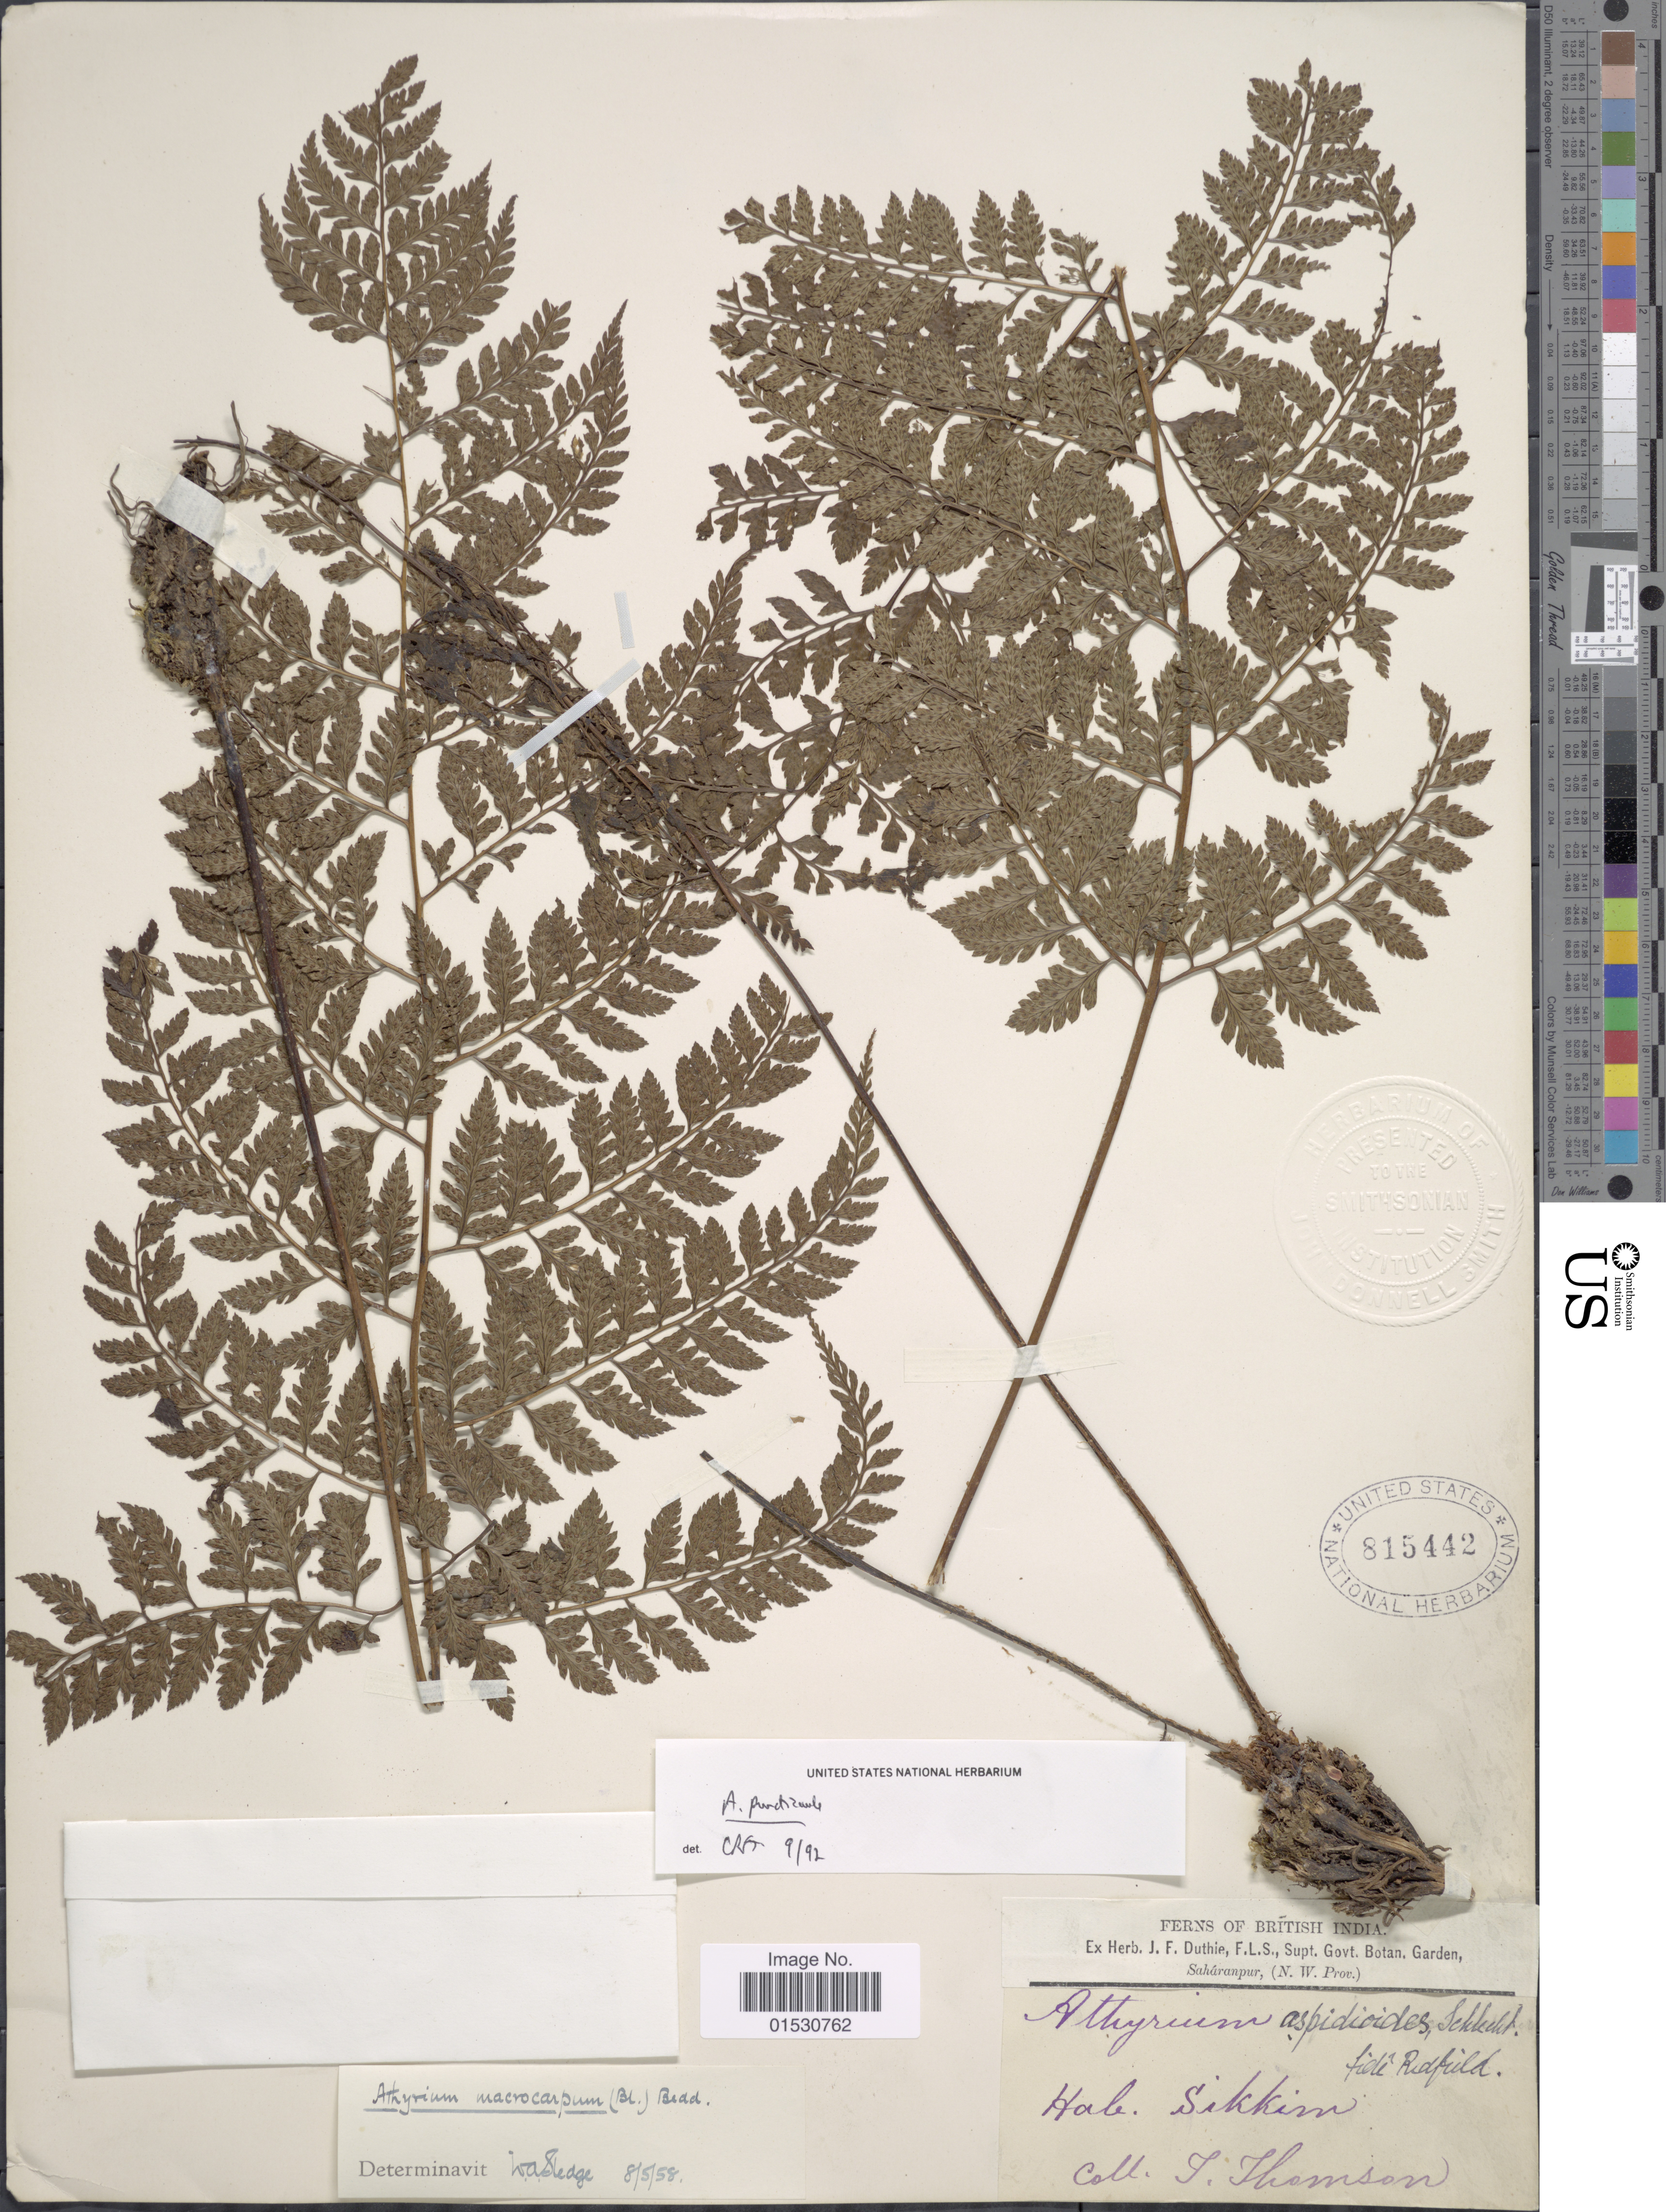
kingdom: Plantae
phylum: Tracheophyta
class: Polypodiopsida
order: Polypodiales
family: Athyriaceae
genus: Athyrium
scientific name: Athyrium macrocarpon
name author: Bedd.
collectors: J. Thomson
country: India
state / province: Sikkim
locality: British India, Saharanpur, (N.W. Prov)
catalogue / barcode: US 815442